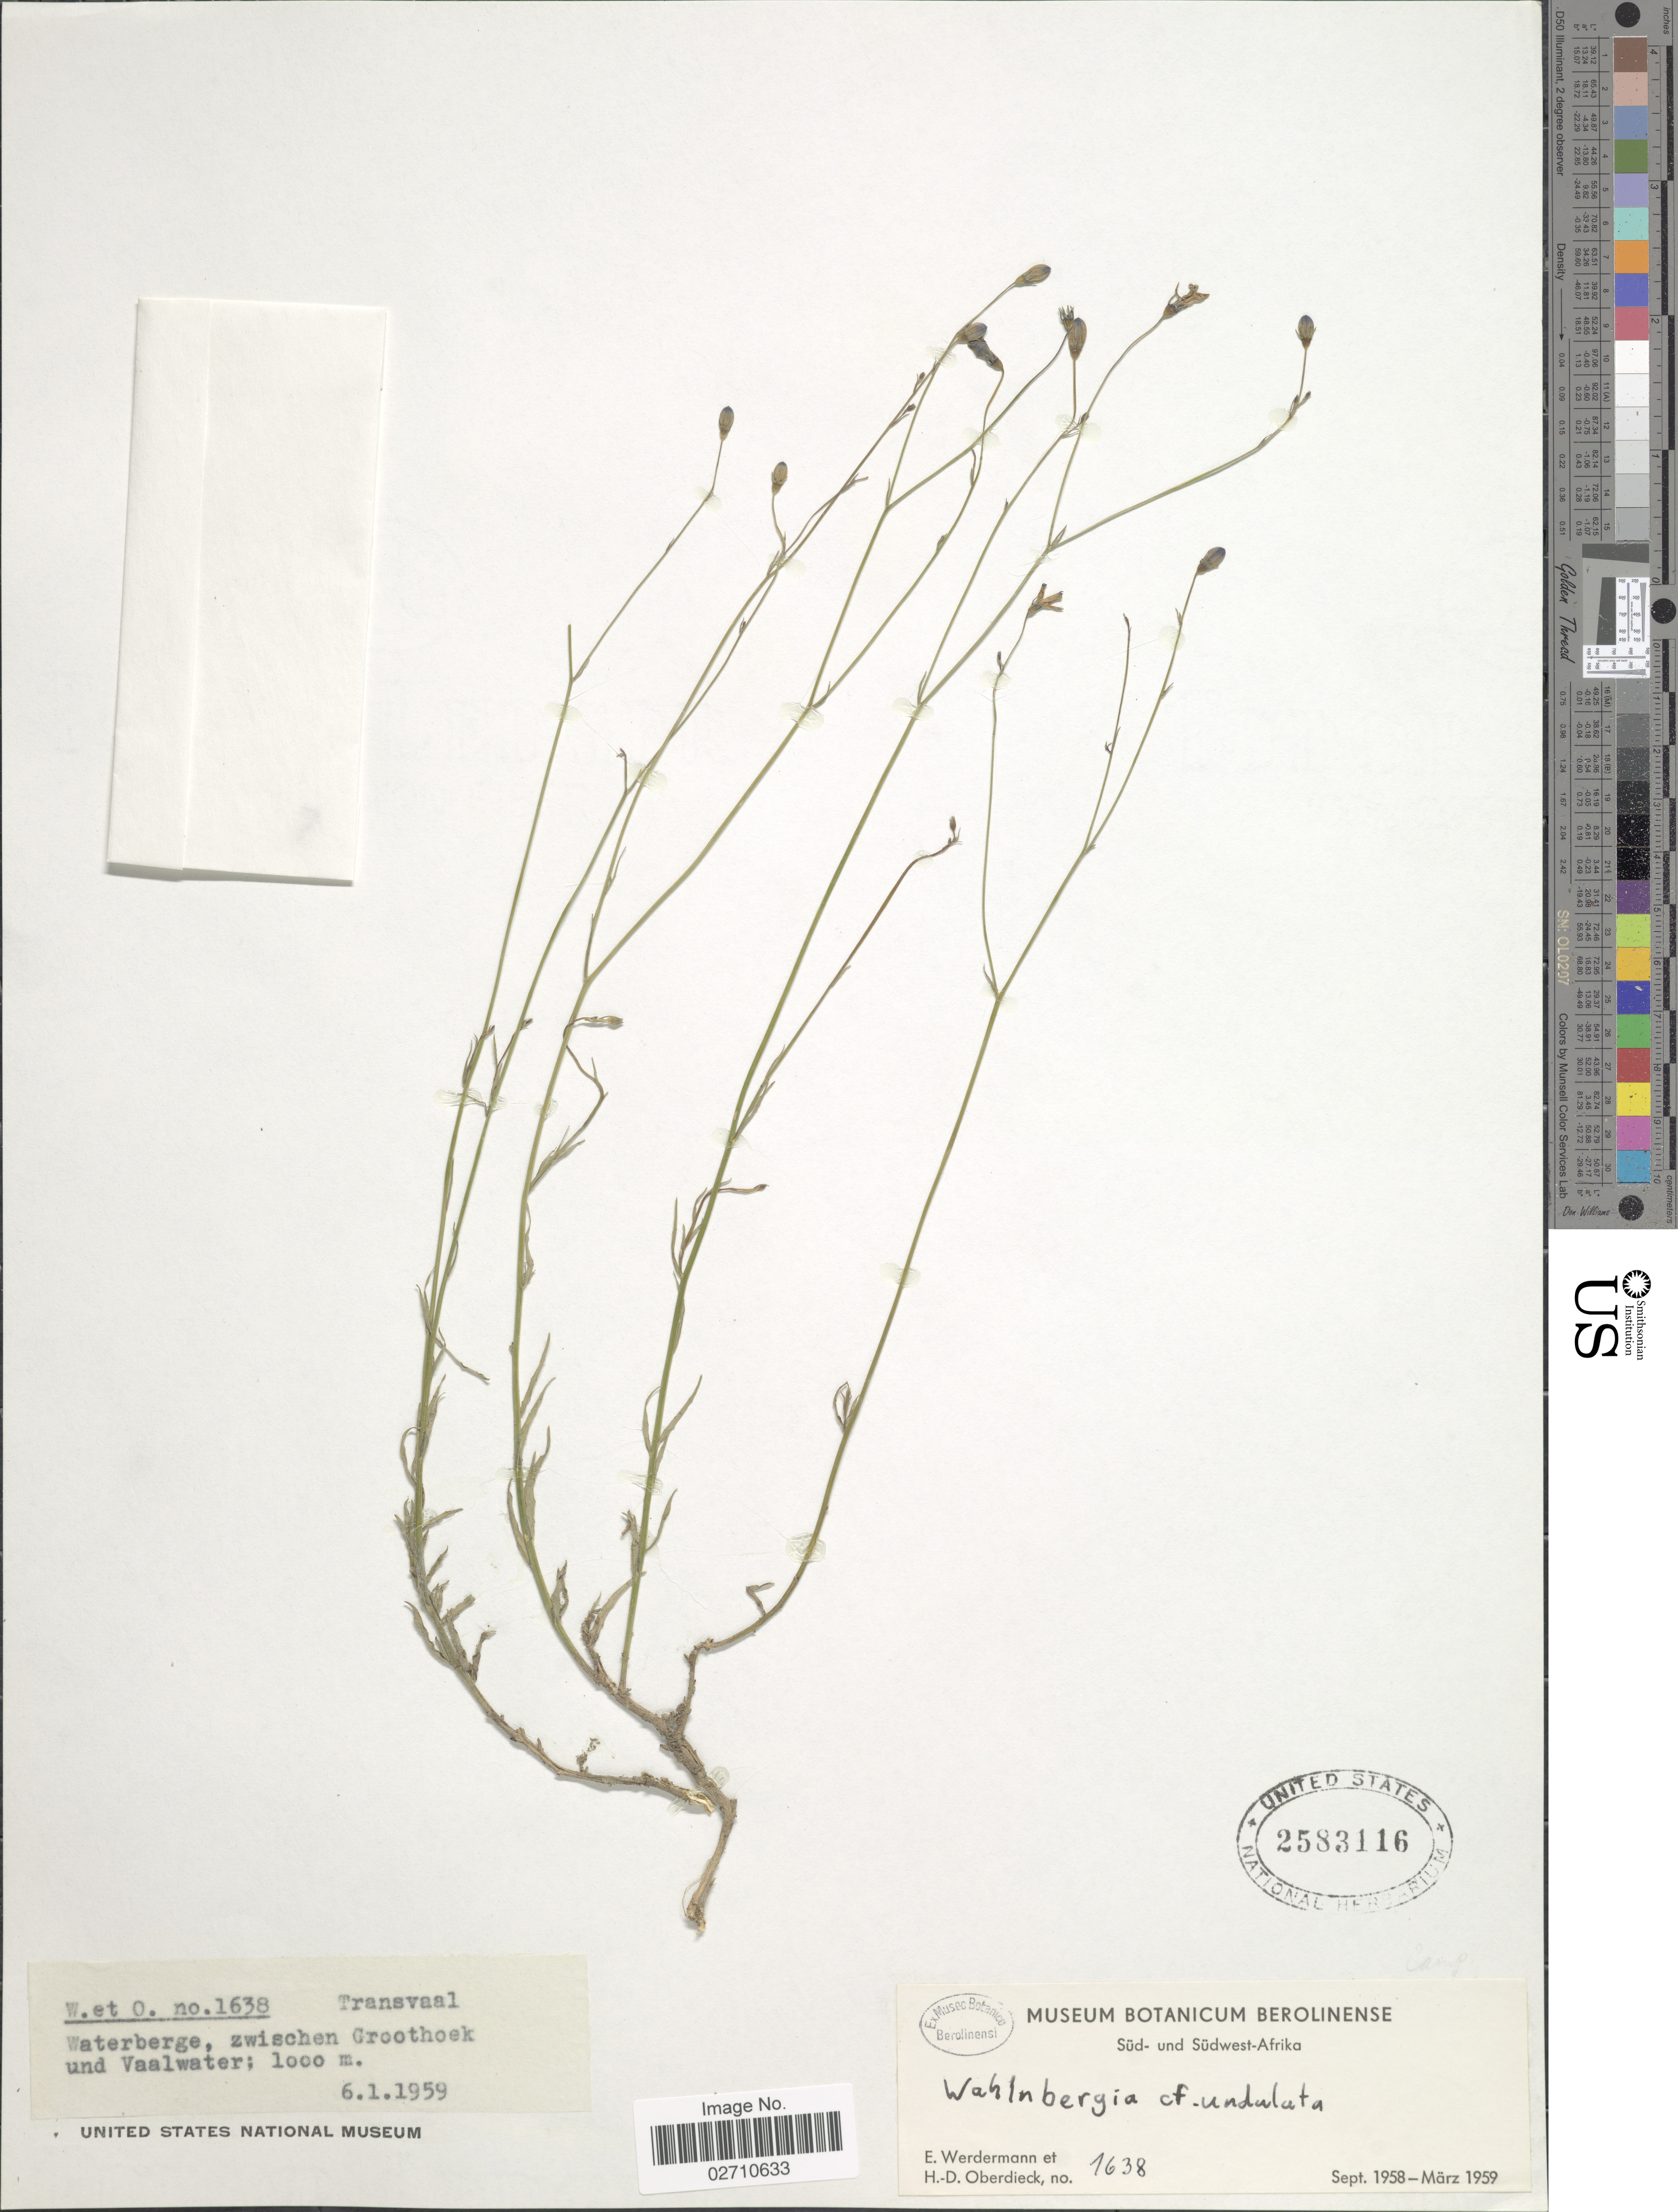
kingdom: Plantae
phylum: Tracheophyta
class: Magnoliopsida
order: Asterales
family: Campanulaceae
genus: Wahlenbergia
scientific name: Wahlenbergia undulata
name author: (L. f.) A. DC.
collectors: E. Werdermann & H. Oberdieck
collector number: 1638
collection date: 1959-01-06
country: South Africa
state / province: Limpopo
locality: Süd- und Süswest-Afrika. Transvaal, Waterberge, zwischen Groothoek und Vaalwater.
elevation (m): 1000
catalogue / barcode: US 2583116